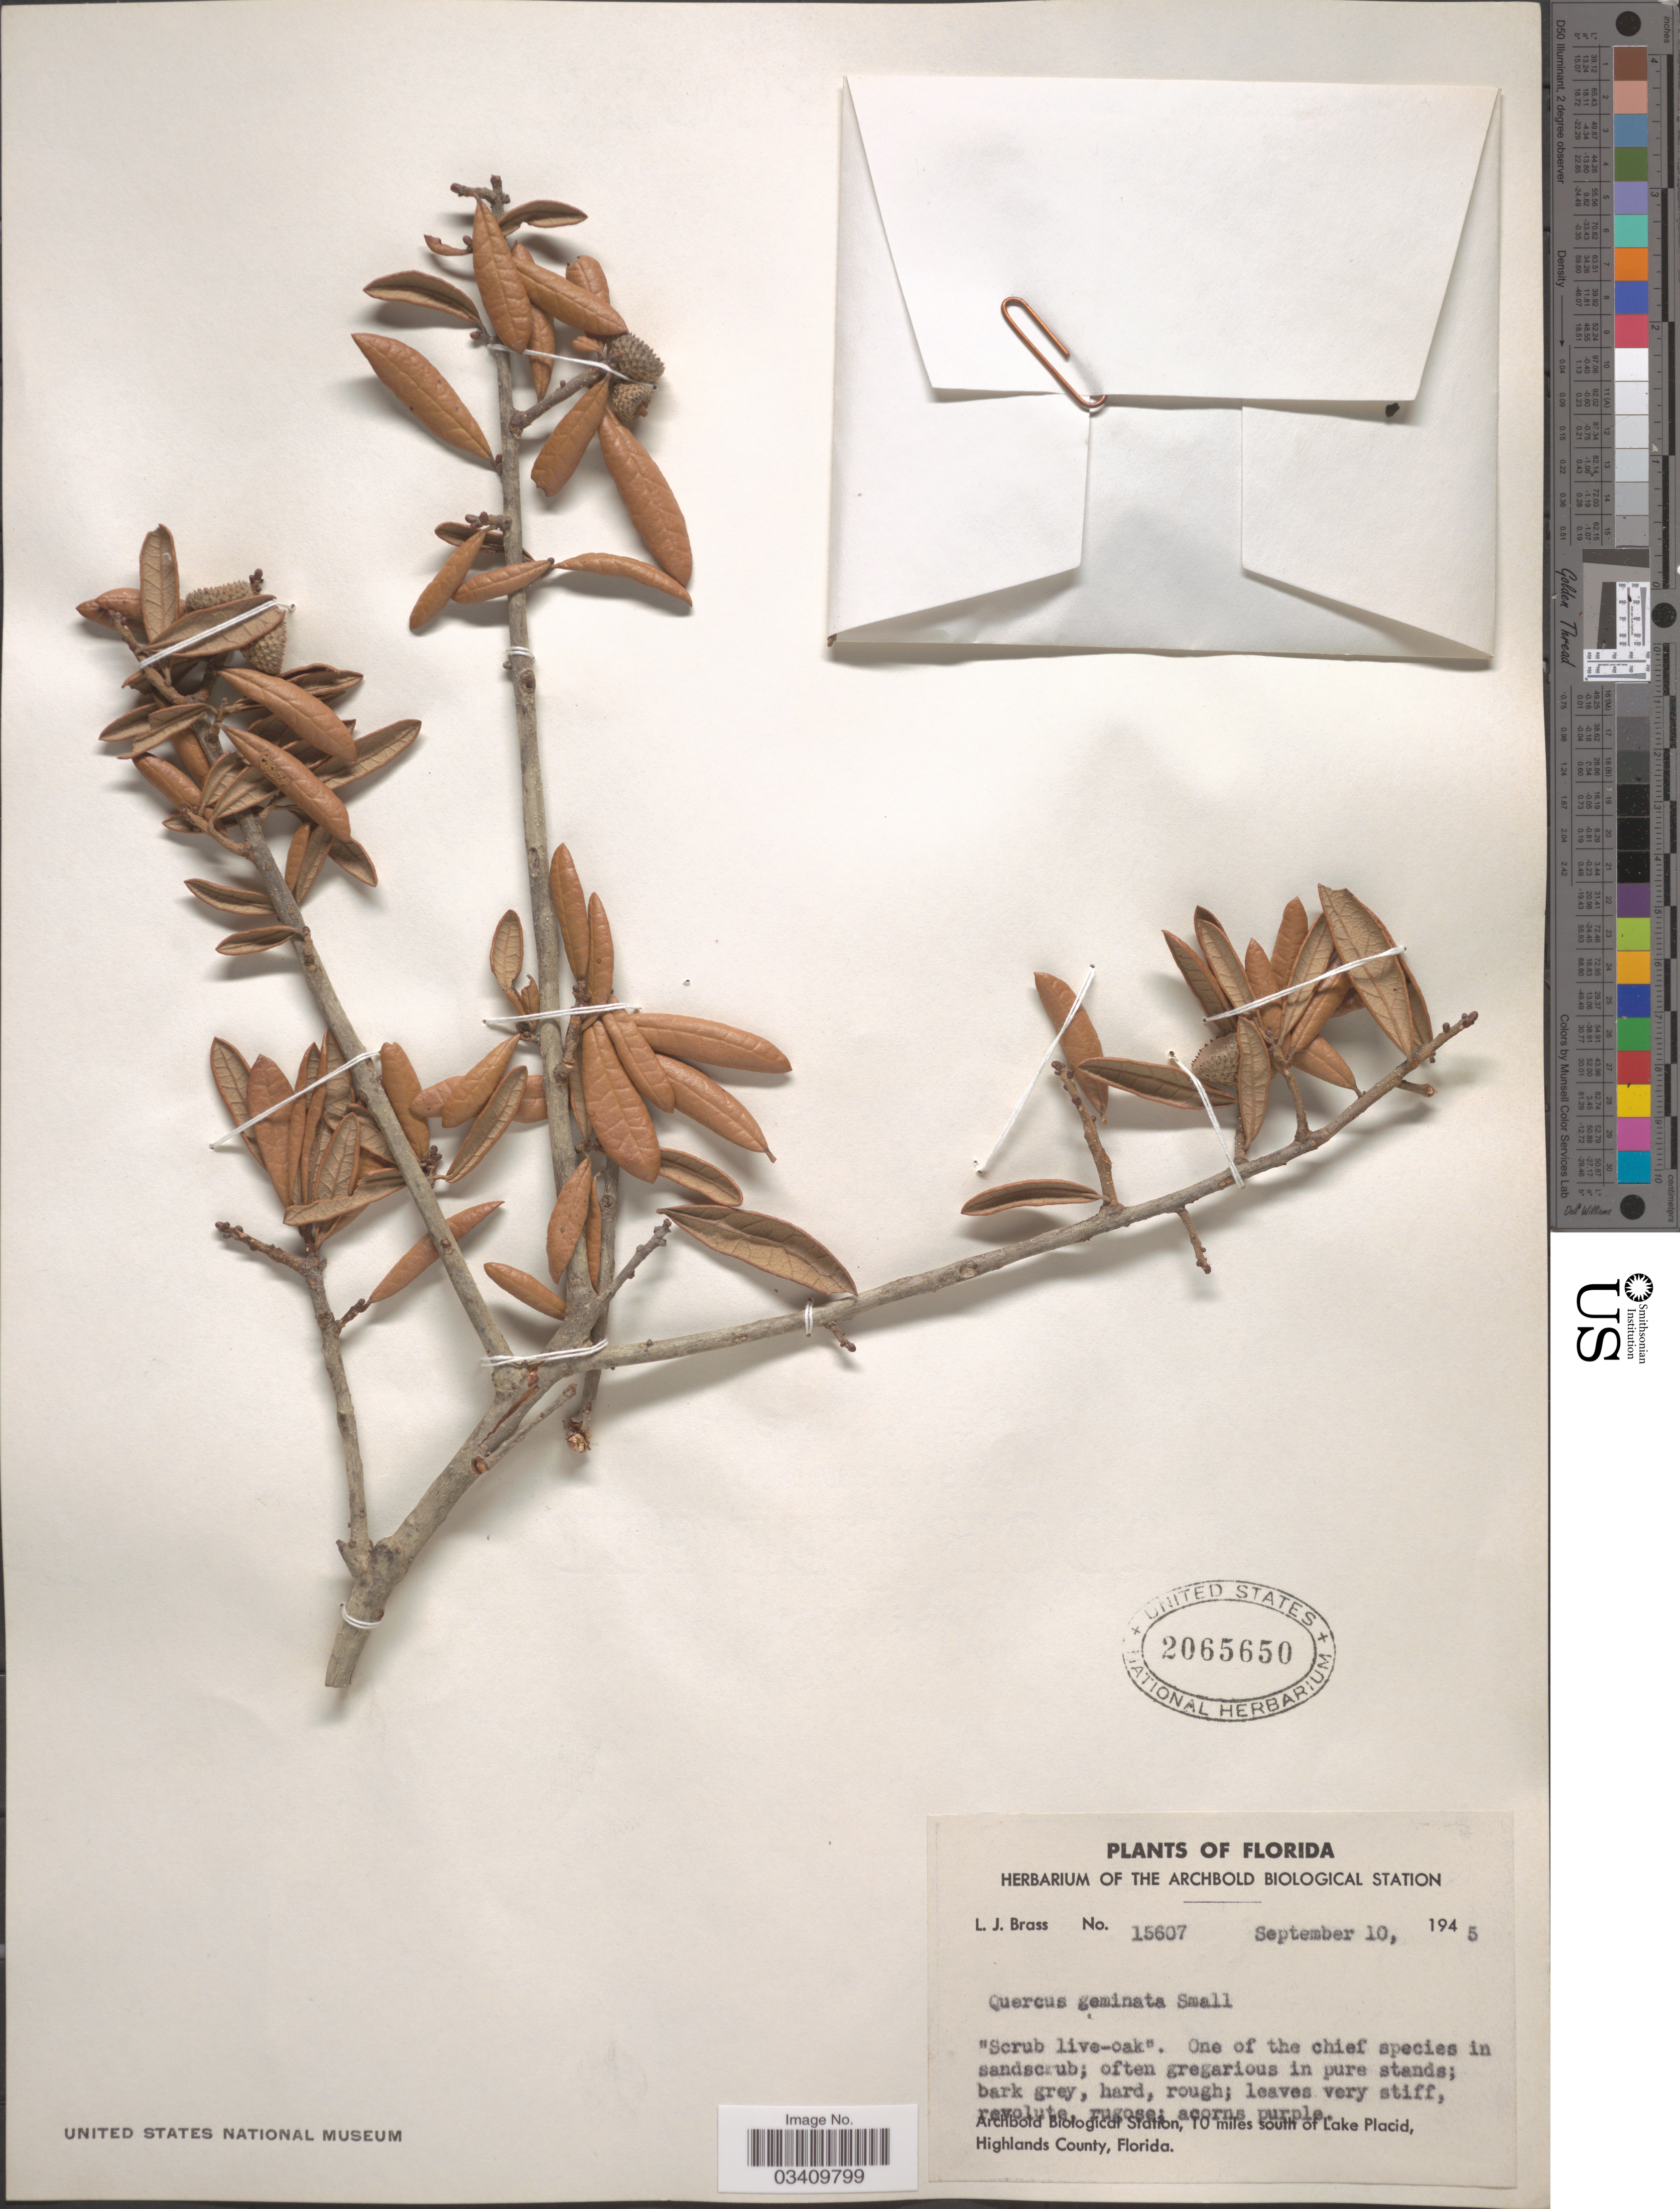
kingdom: Plantae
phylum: Tracheophyta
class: Magnoliopsida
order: Fagales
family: Fagaceae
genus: Quercus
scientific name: Quercus virginiana var. maritima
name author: (Michx.) Sarg.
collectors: L. J. Brass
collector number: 15607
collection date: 1945-09-10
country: United States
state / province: Florida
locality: Archbold Biological Station, 10 miles south of Lake Placid, Highlands County.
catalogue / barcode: US 2065650